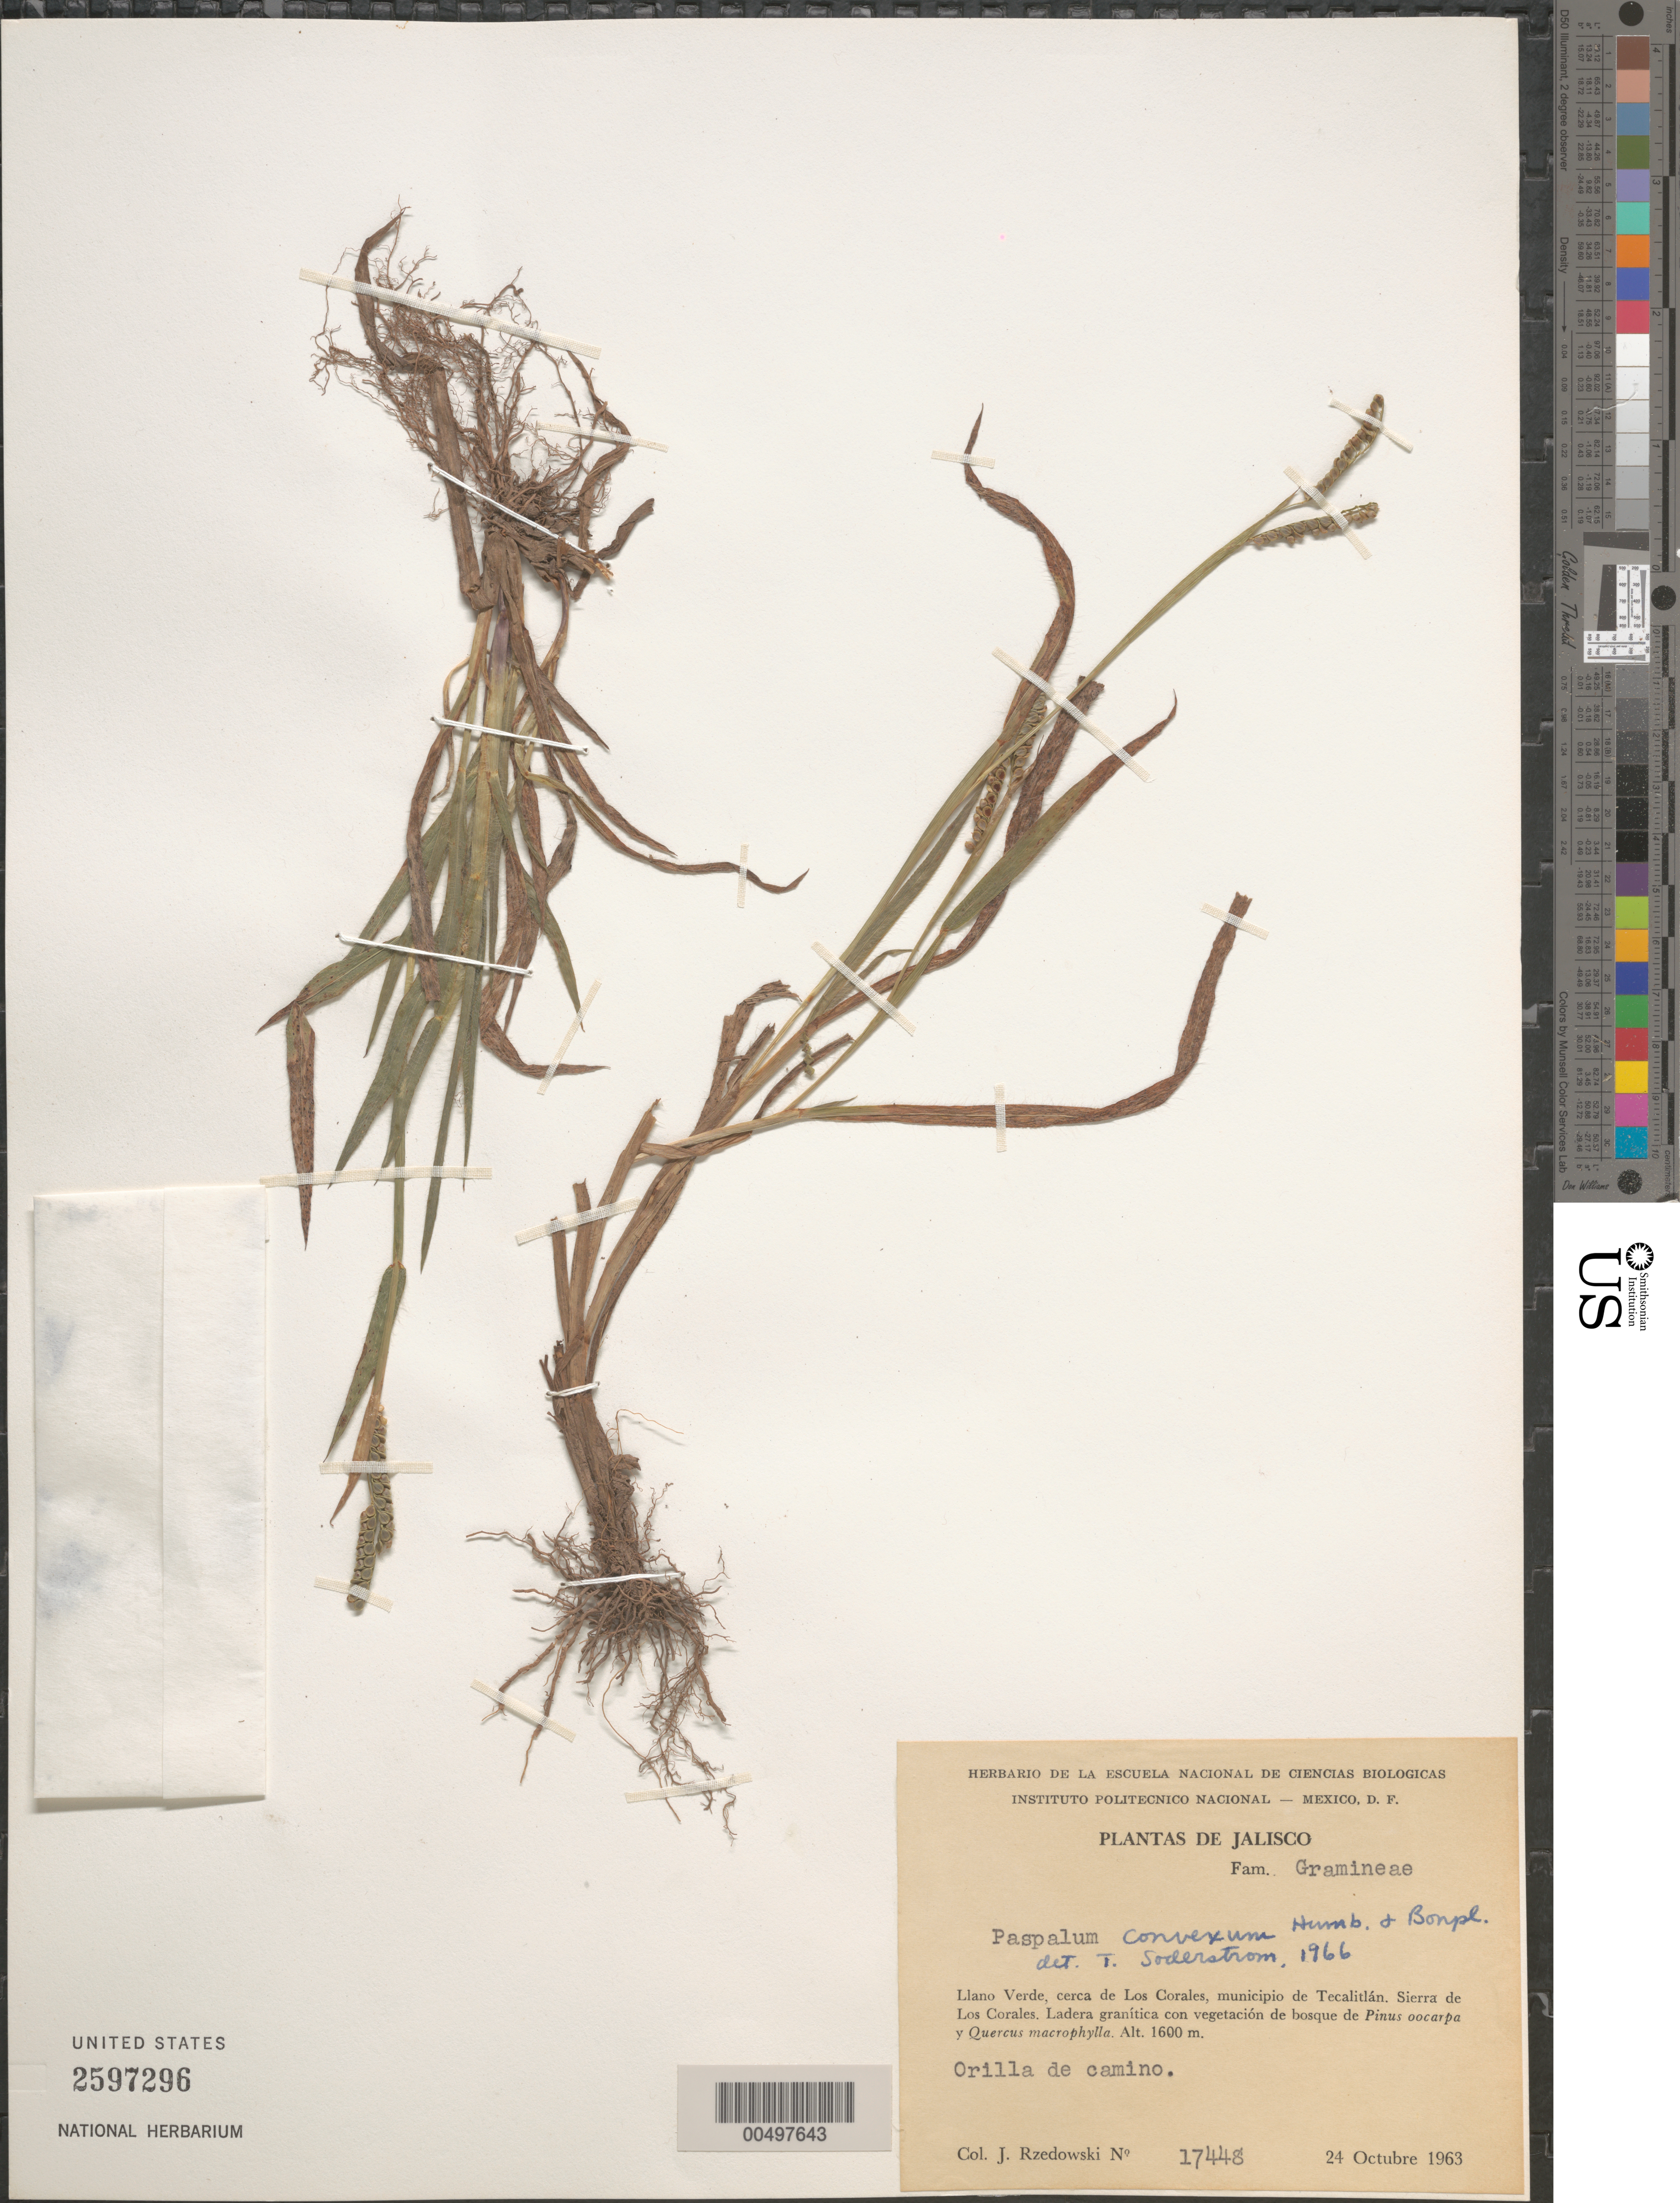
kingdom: Plantae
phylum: Tracheophyta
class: Liliopsida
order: Poales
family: Poaceae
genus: Paspalum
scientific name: Paspalum convexum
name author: Humb. & Bonpl. ex Flüggé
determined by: Soderstrom, T. R.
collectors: J. Rzedowski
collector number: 17448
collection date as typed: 24 Oct 1963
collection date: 1963-10-24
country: Mexico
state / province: Jalisco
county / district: Tecalitlán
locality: Llano Verde, near Los Corales, Sierra de Los Corales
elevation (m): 1600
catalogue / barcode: US 2597296